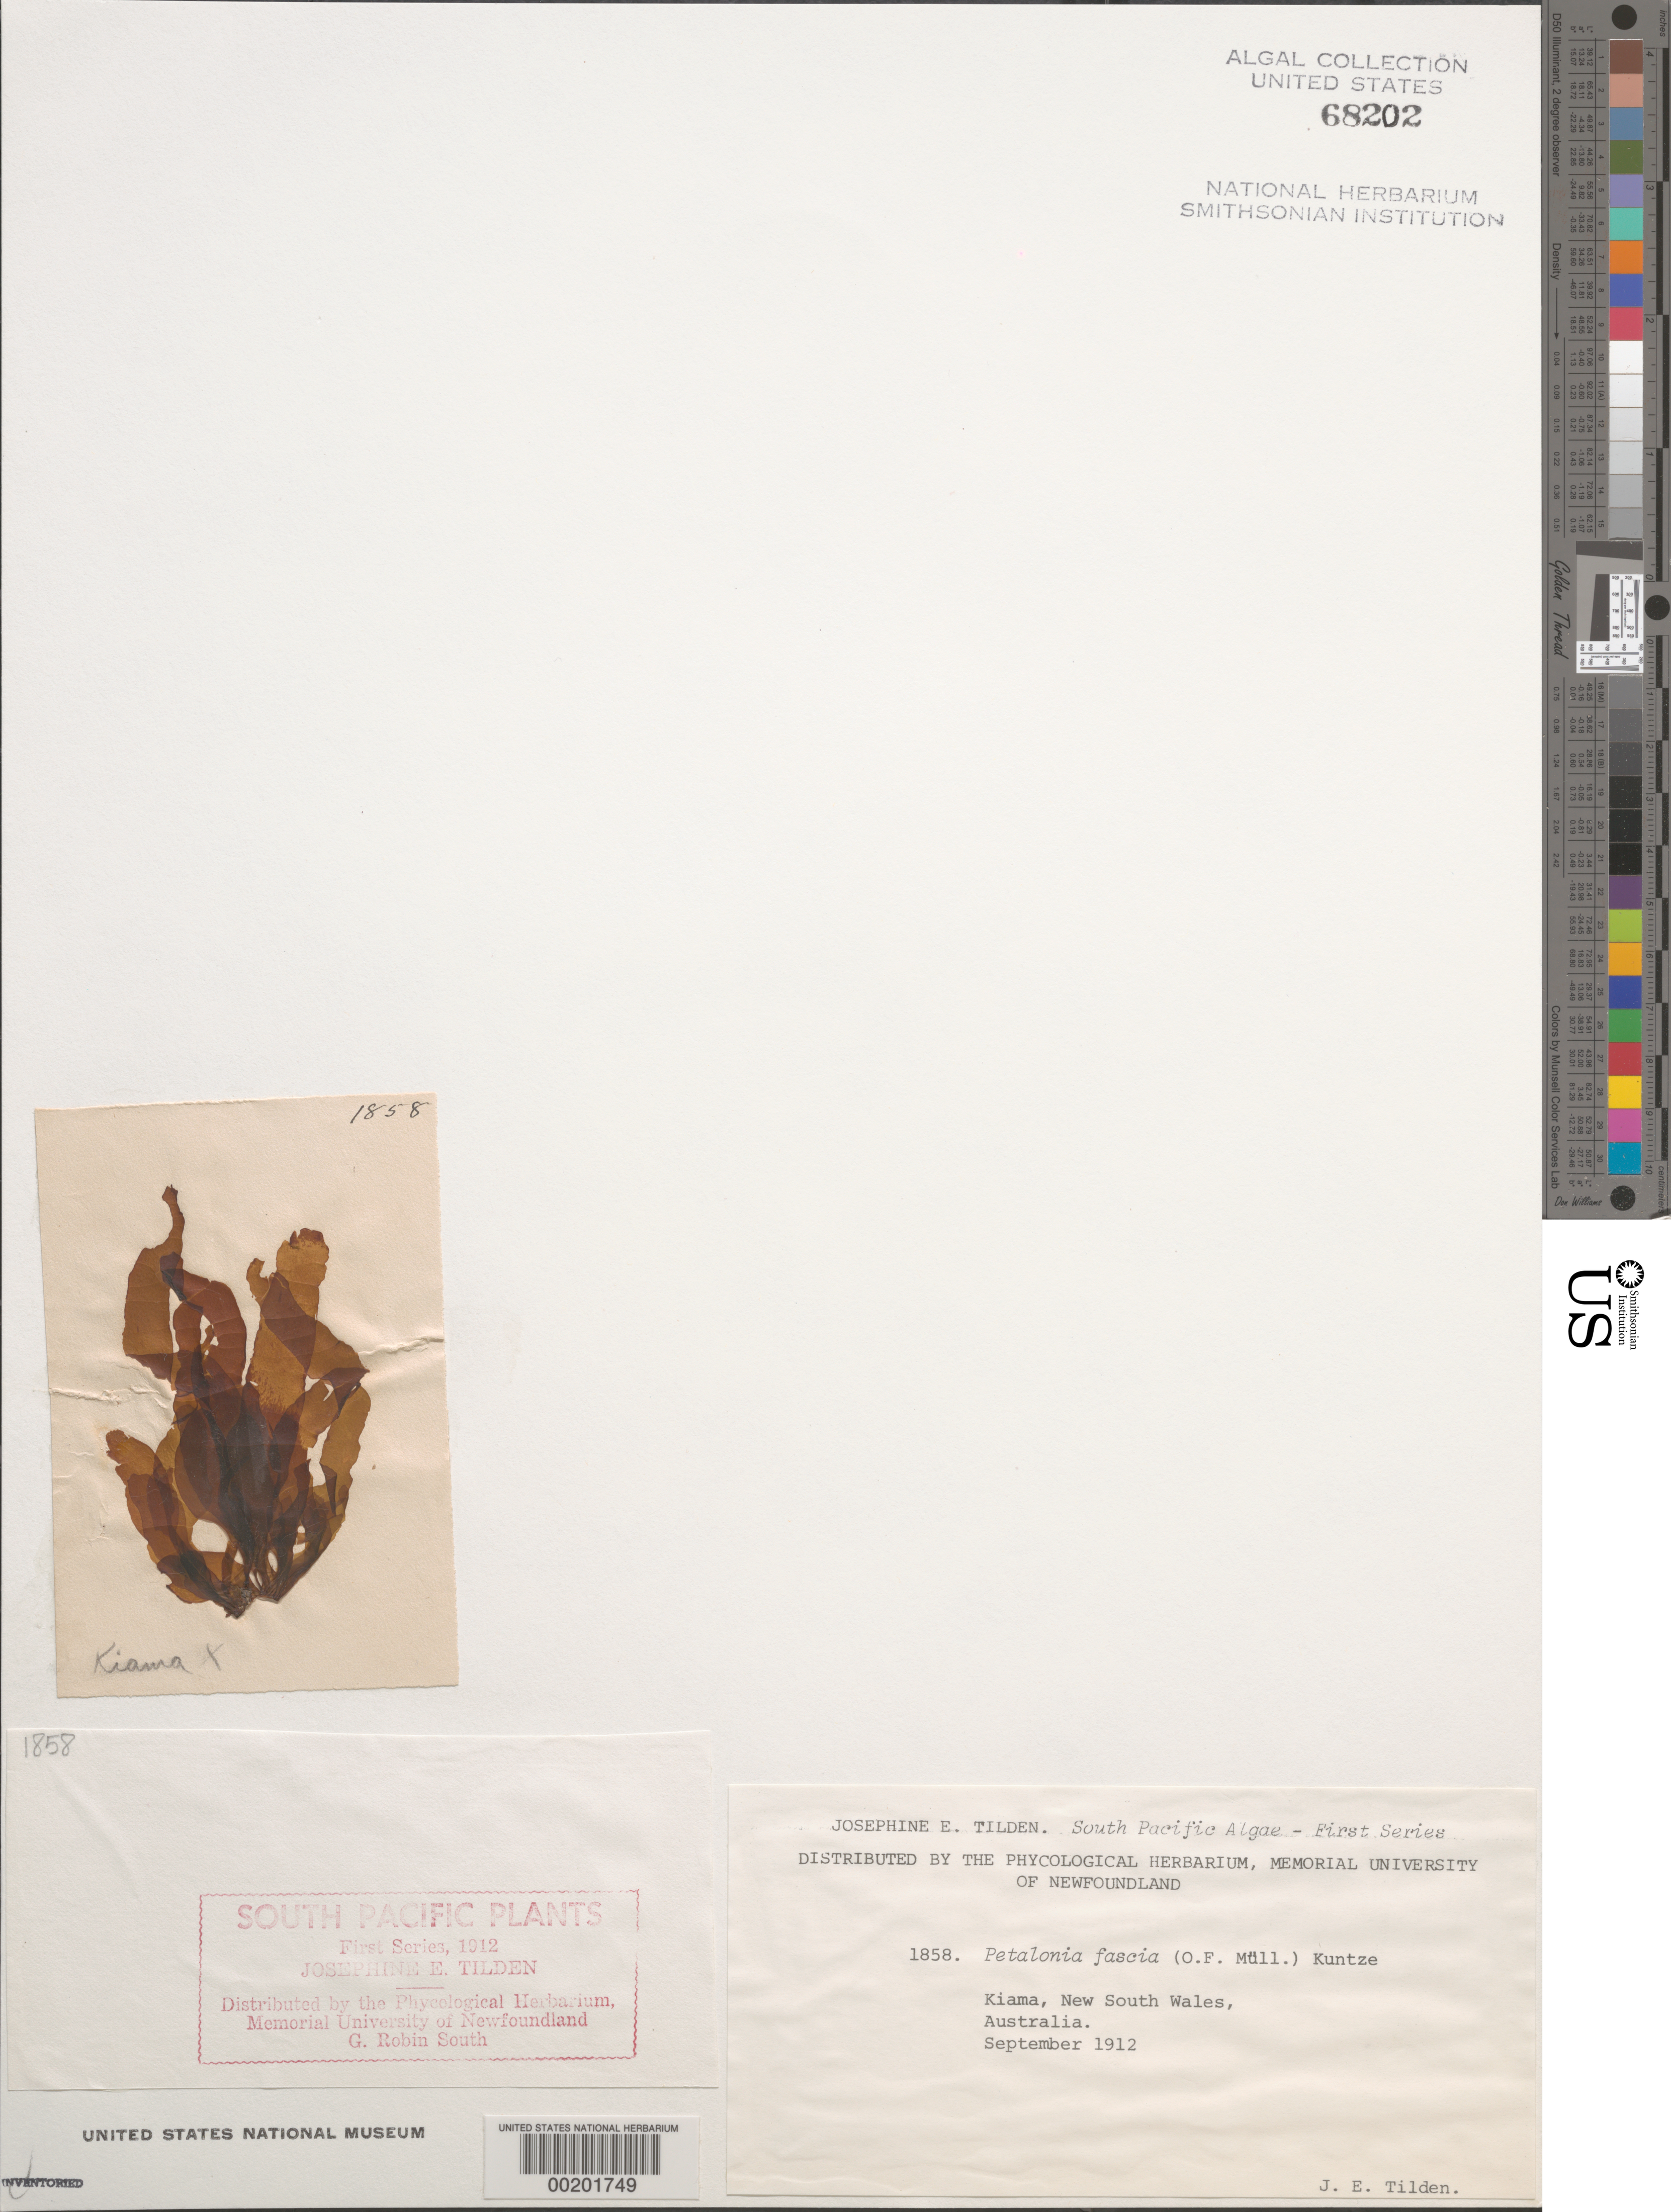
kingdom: Chromista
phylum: Ochrophyta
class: Phaeophyceae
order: Scytosiphonales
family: Scytosiphonaceae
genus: Petalonia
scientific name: Petalonia fascia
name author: (O.F. Müller) Kuntze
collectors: J. E. Tilden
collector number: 1858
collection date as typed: Sep 1912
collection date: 1912-09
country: Australia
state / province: New South Wales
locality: Kiama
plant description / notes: Tilden, South Pacific Plants, First Series, 1912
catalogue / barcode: US 68202